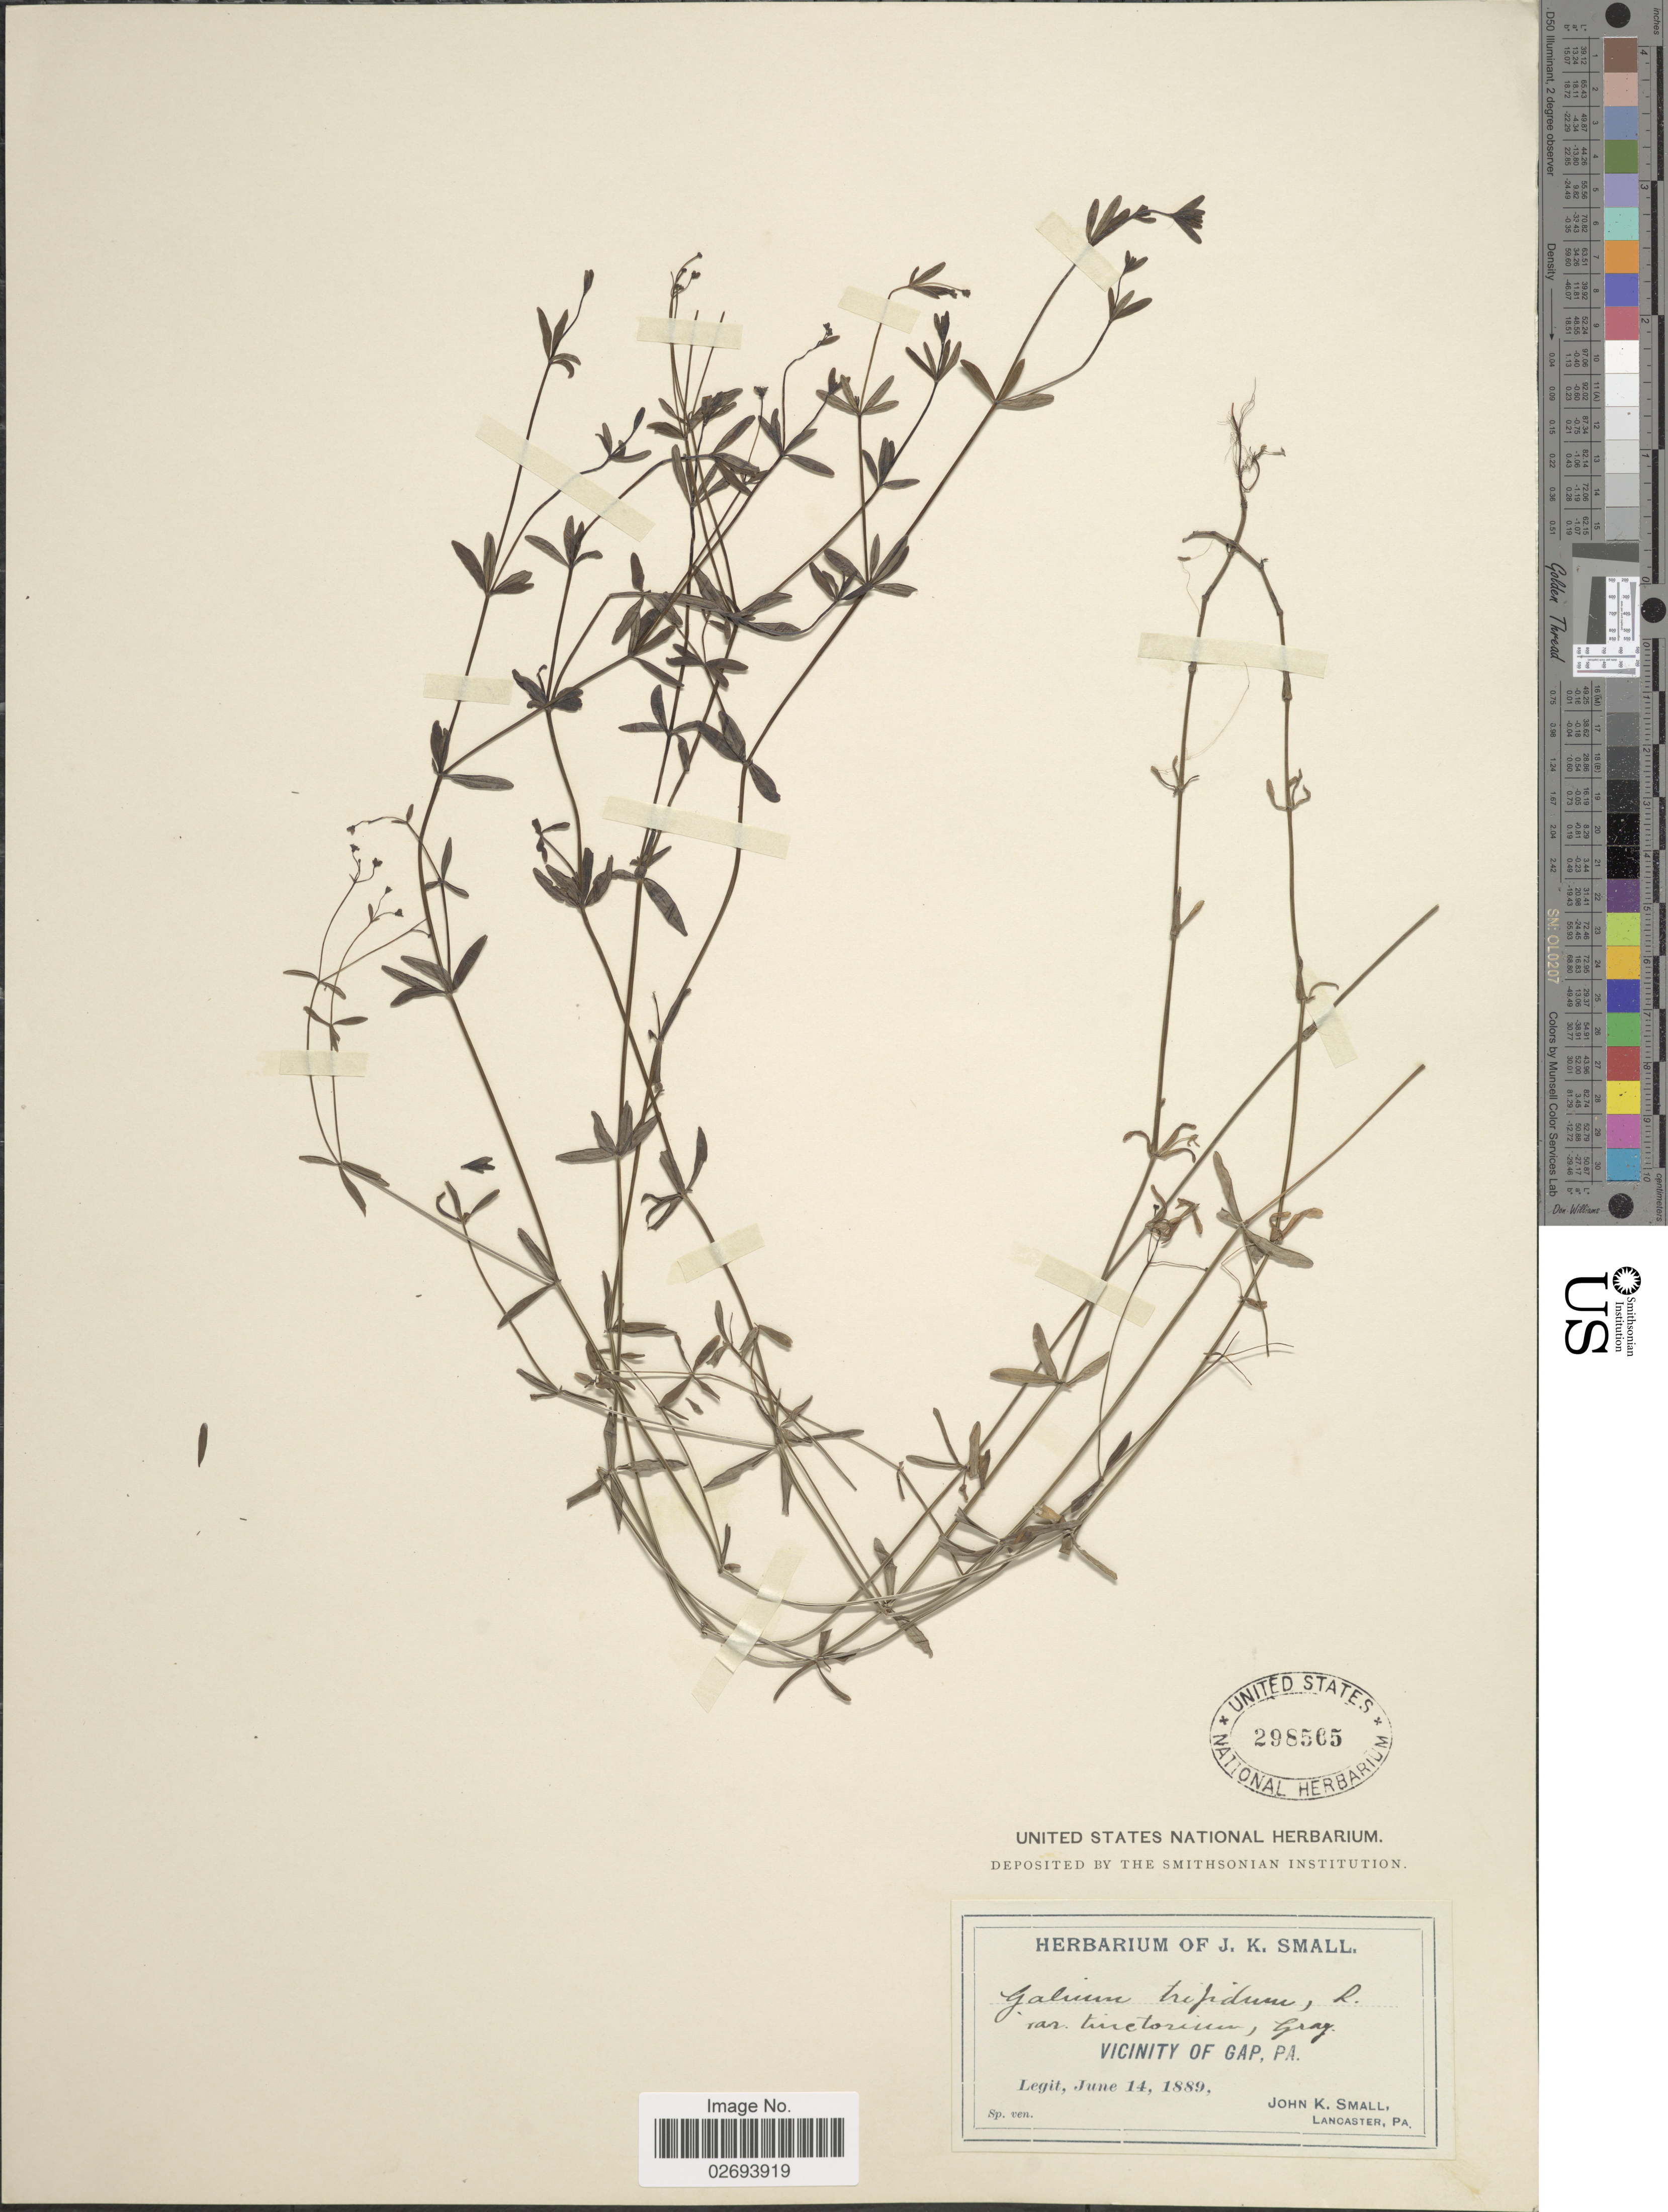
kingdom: Plantae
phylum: Tracheophyta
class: Magnoliopsida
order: Gentianales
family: Rubiaceae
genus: Galium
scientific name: Galium tinctorium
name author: (L.) Scop.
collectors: J. K. Small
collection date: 1889-06-14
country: United States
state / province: Pennsylvania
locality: Vicinity of Gap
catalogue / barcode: US 298565